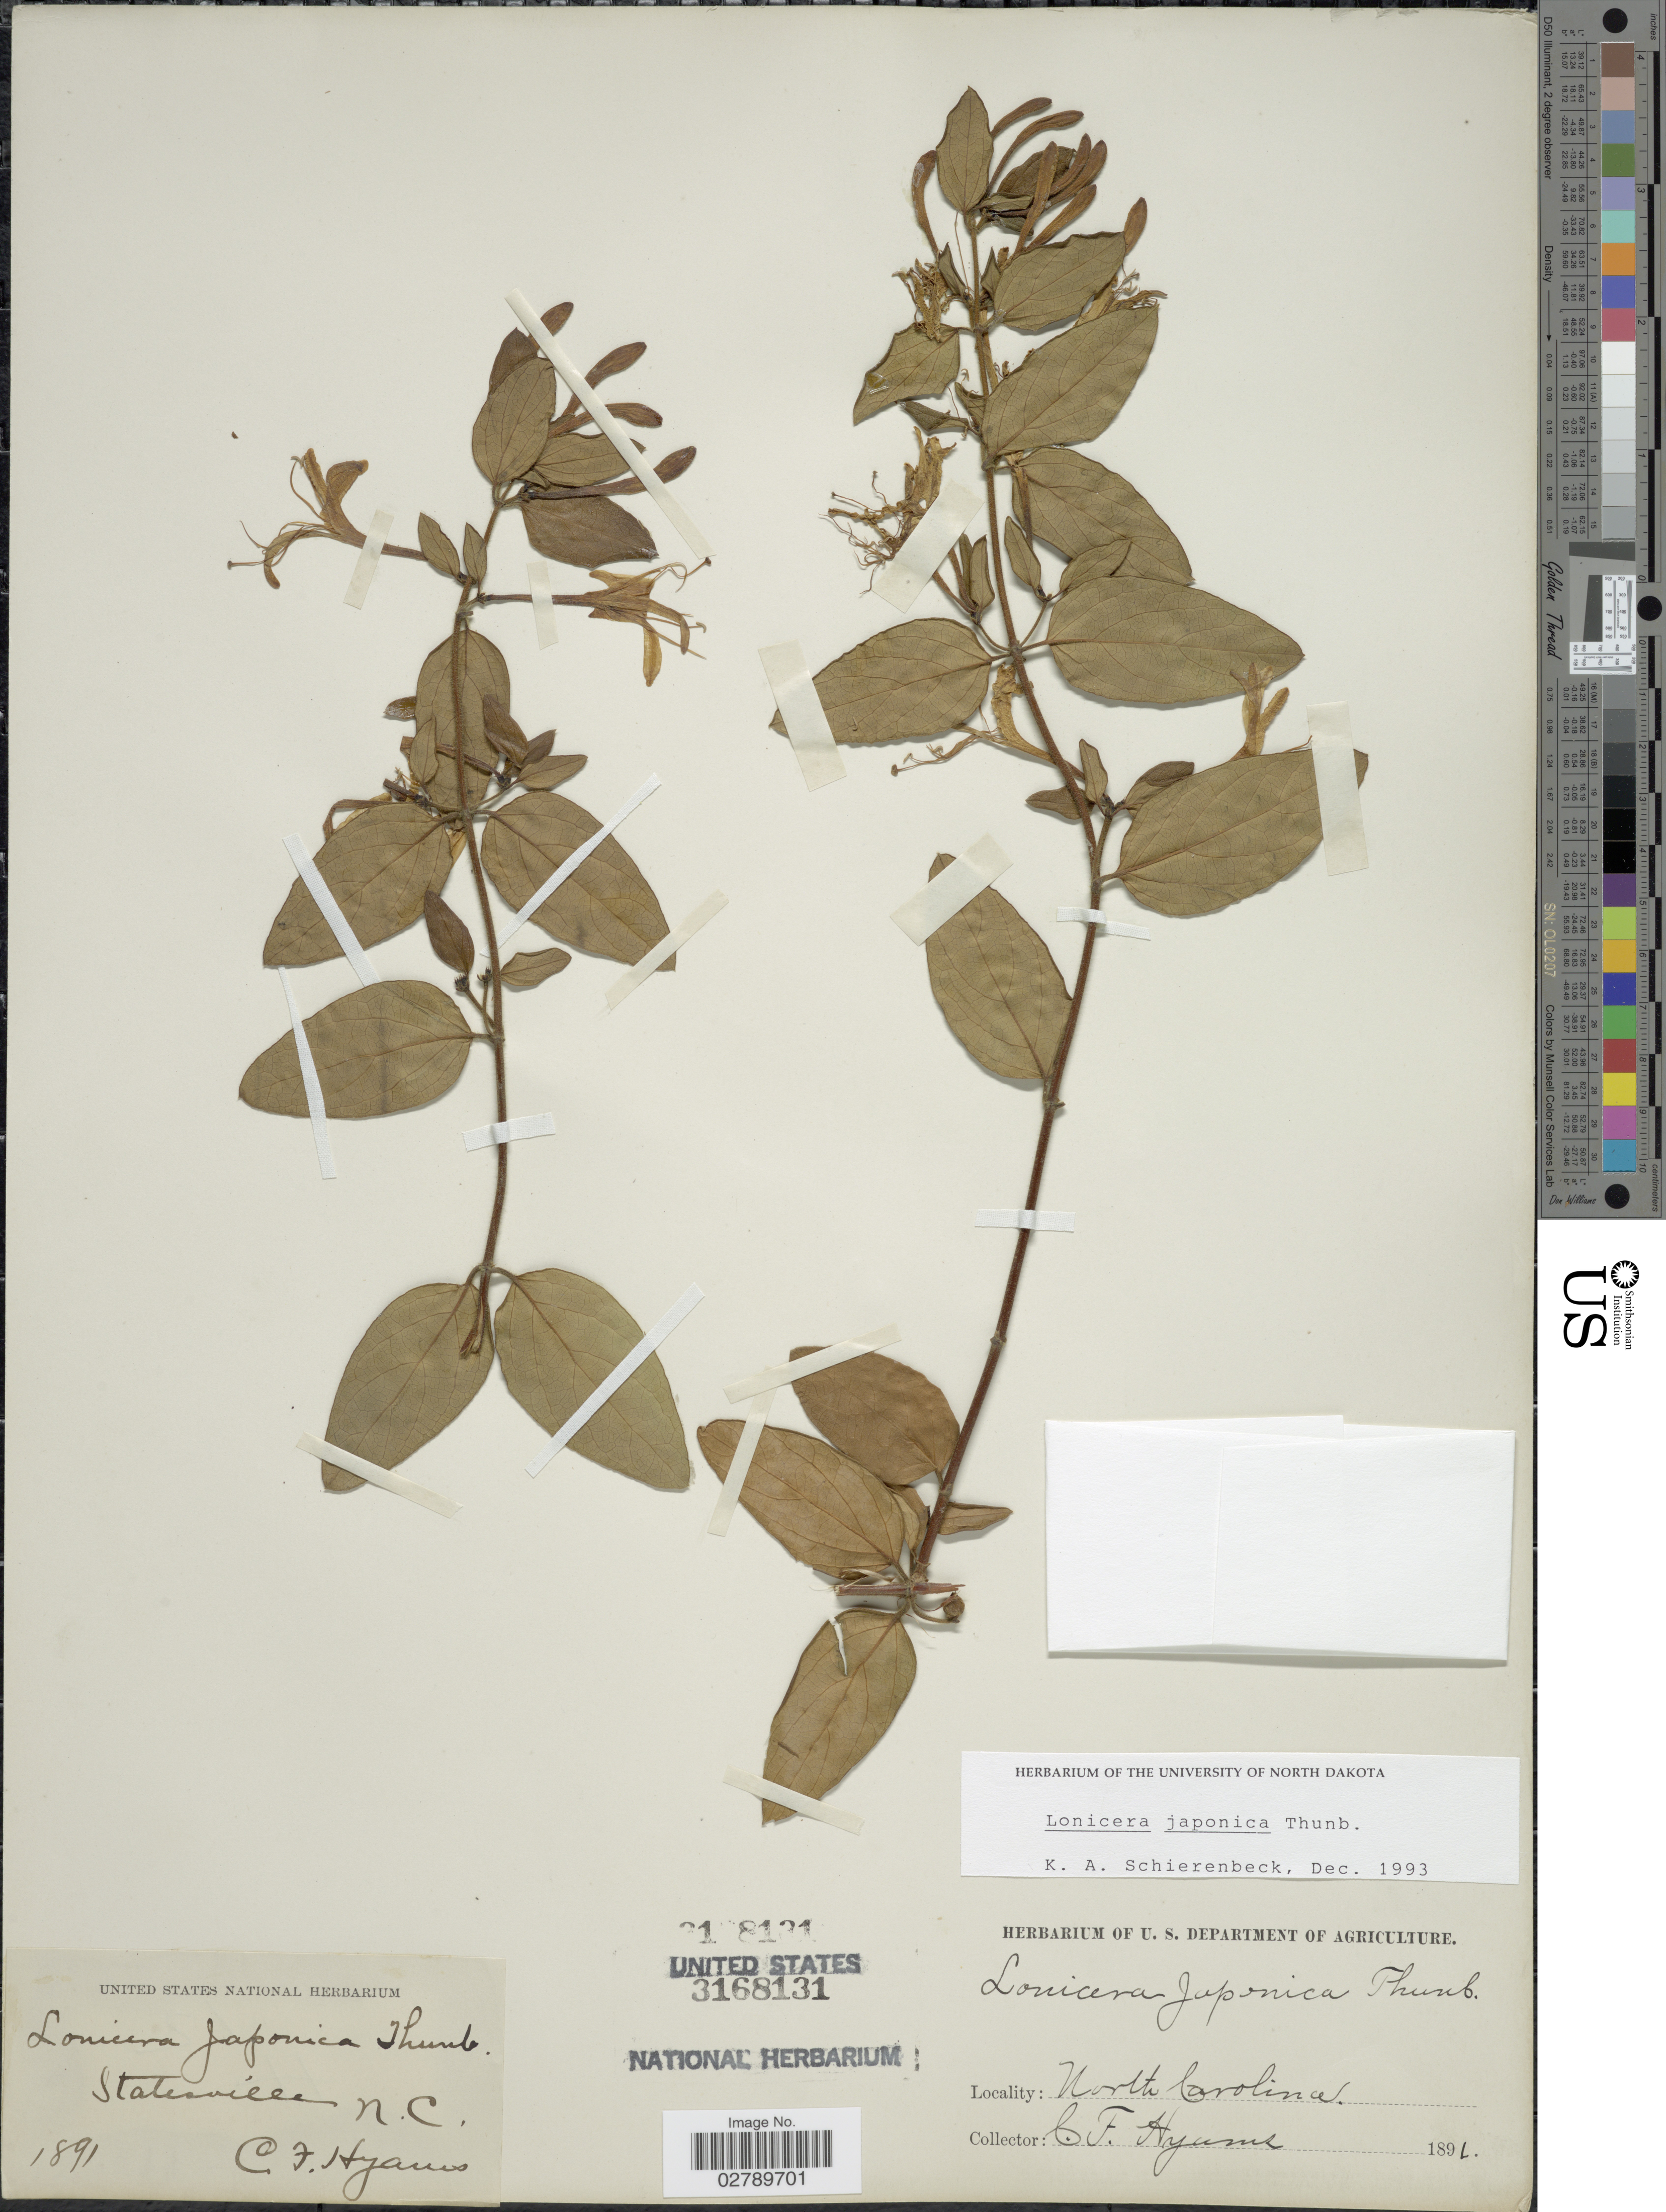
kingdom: Plantae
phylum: Tracheophyta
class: Magnoliopsida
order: Dipsacales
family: Caprifoliaceae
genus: Lonicera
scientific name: Lonicera japonica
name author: Thunb.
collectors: C. Hyams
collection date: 1891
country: United States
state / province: North Carolina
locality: Statesville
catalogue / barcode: US 3168131